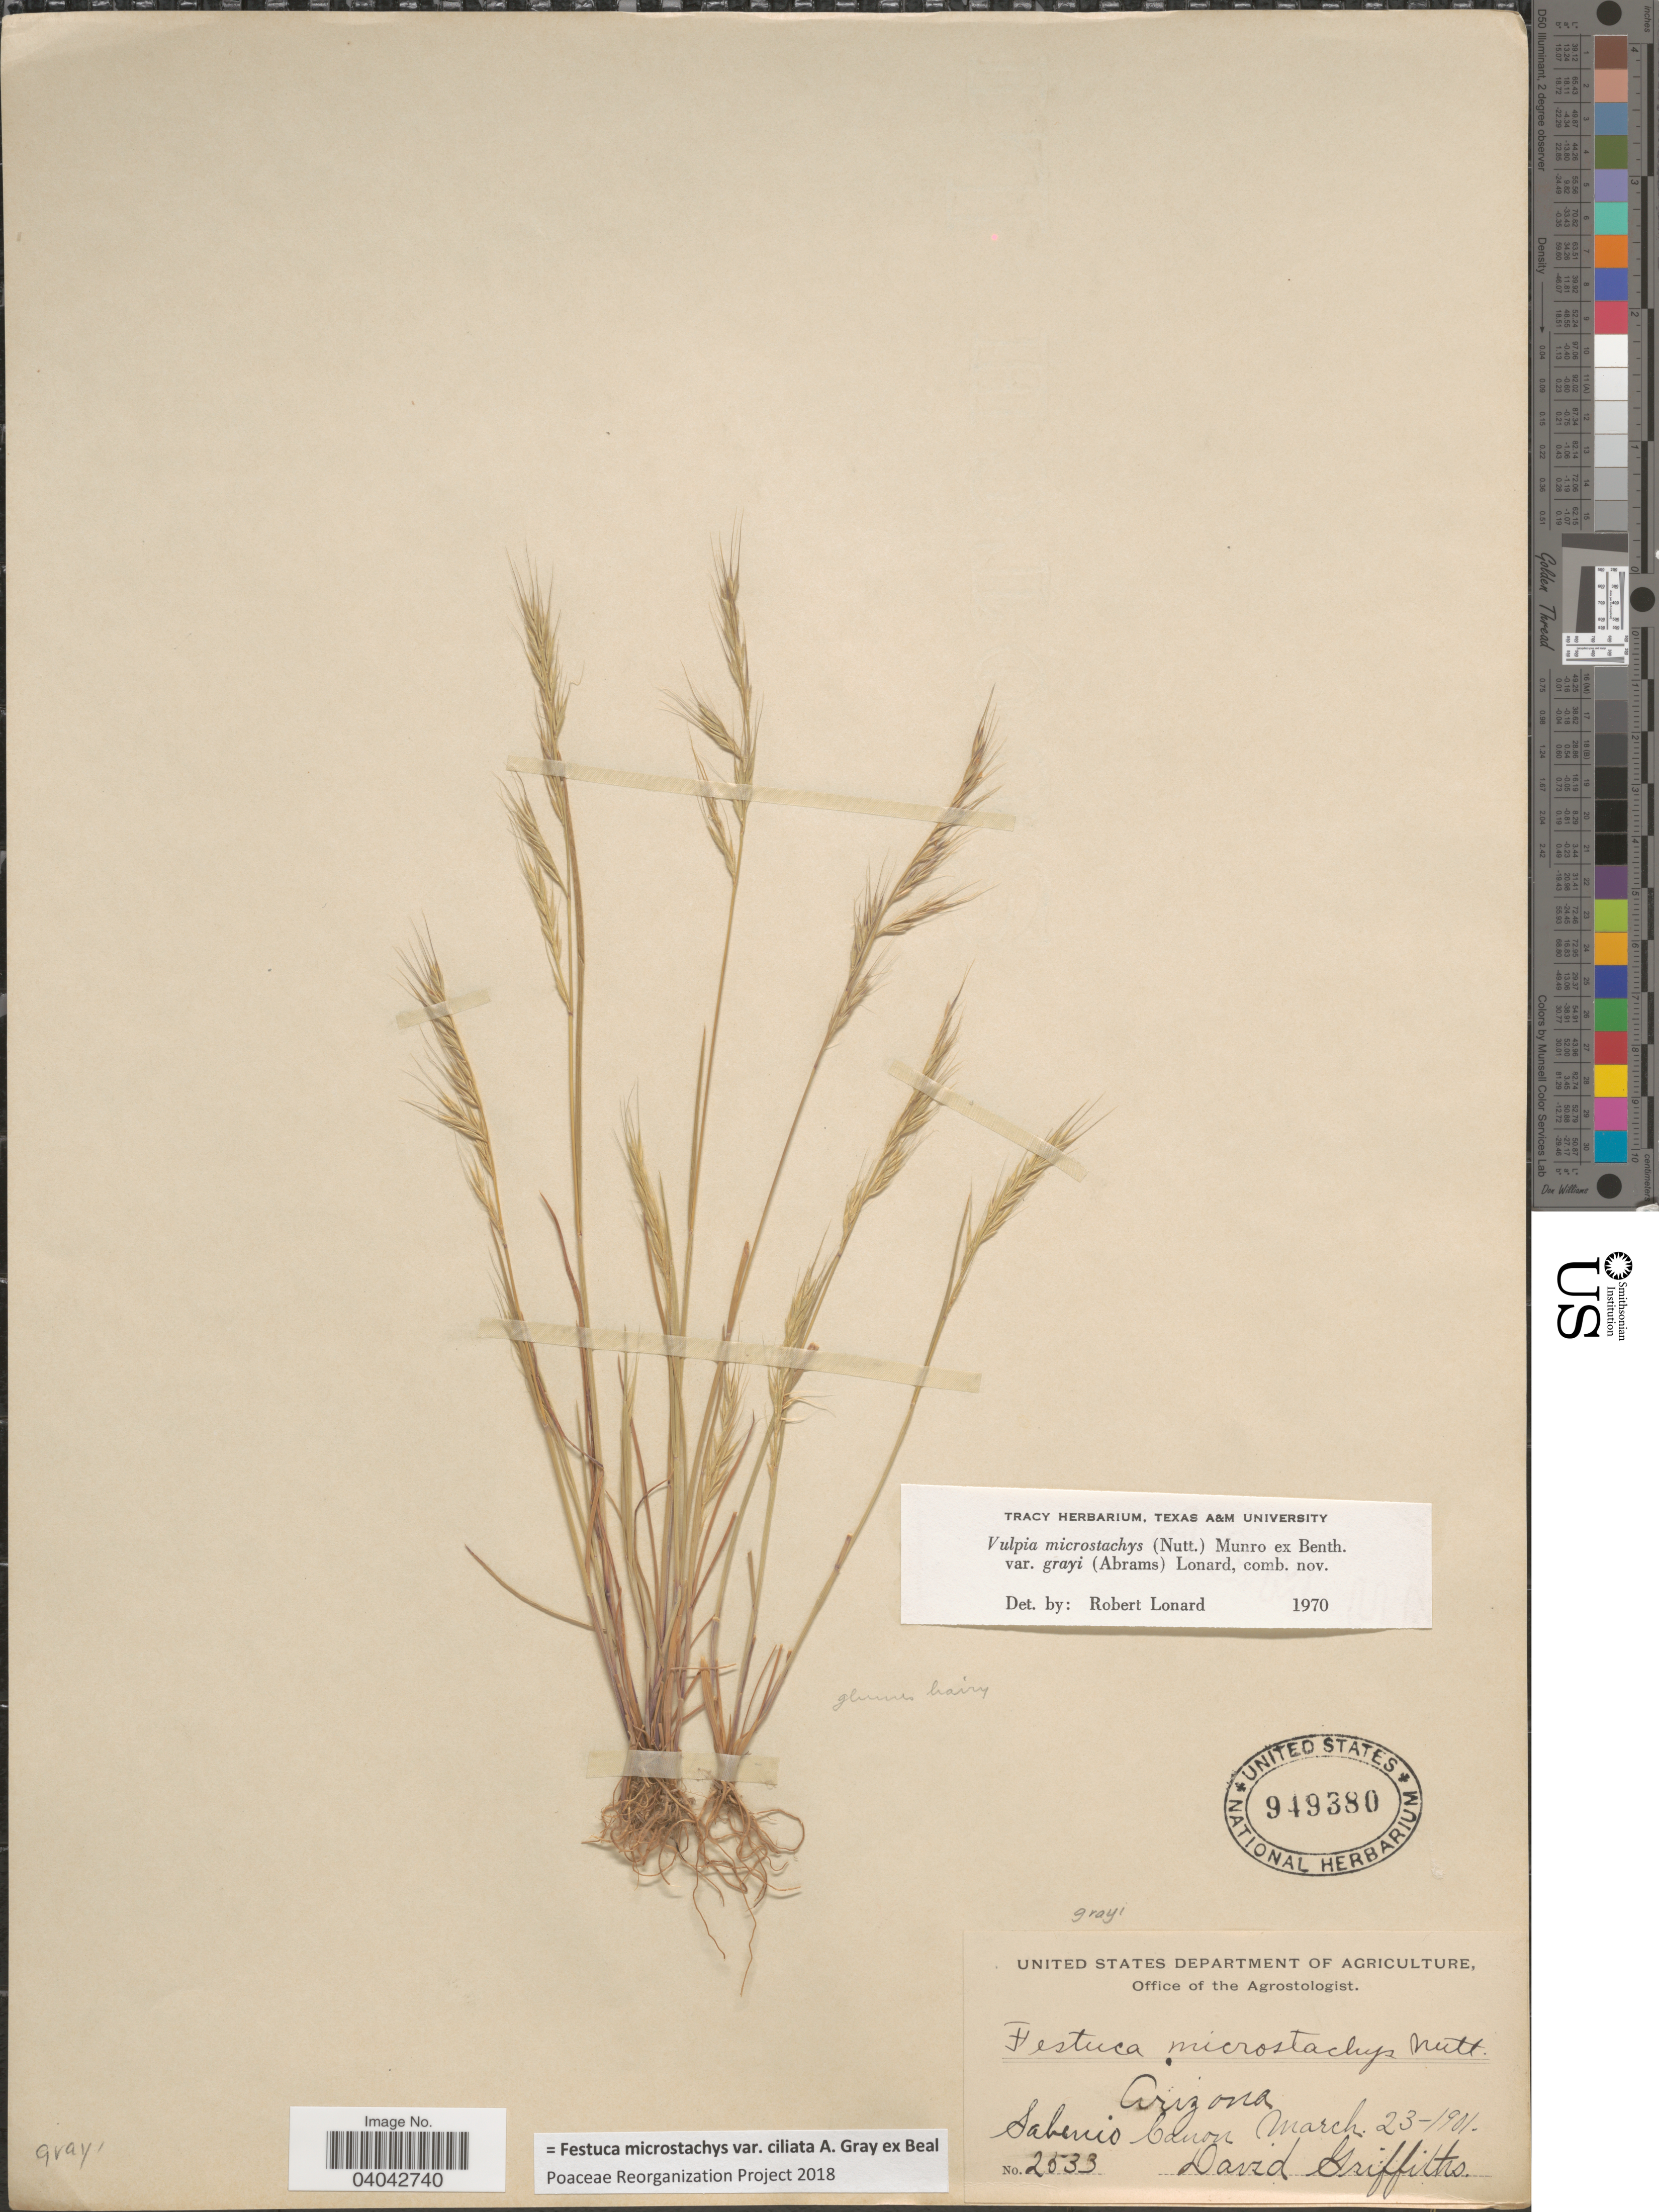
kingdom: Plantae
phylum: Tracheophyta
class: Liliopsida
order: Poales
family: Poaceae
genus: Festuca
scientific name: Festuca microstachys var. ciliata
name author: A. Gray ex W.J. Beal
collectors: D. Griffiths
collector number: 2533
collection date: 1901-03-23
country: United States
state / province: Arizona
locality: Sabino Canon.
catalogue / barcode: US 949380